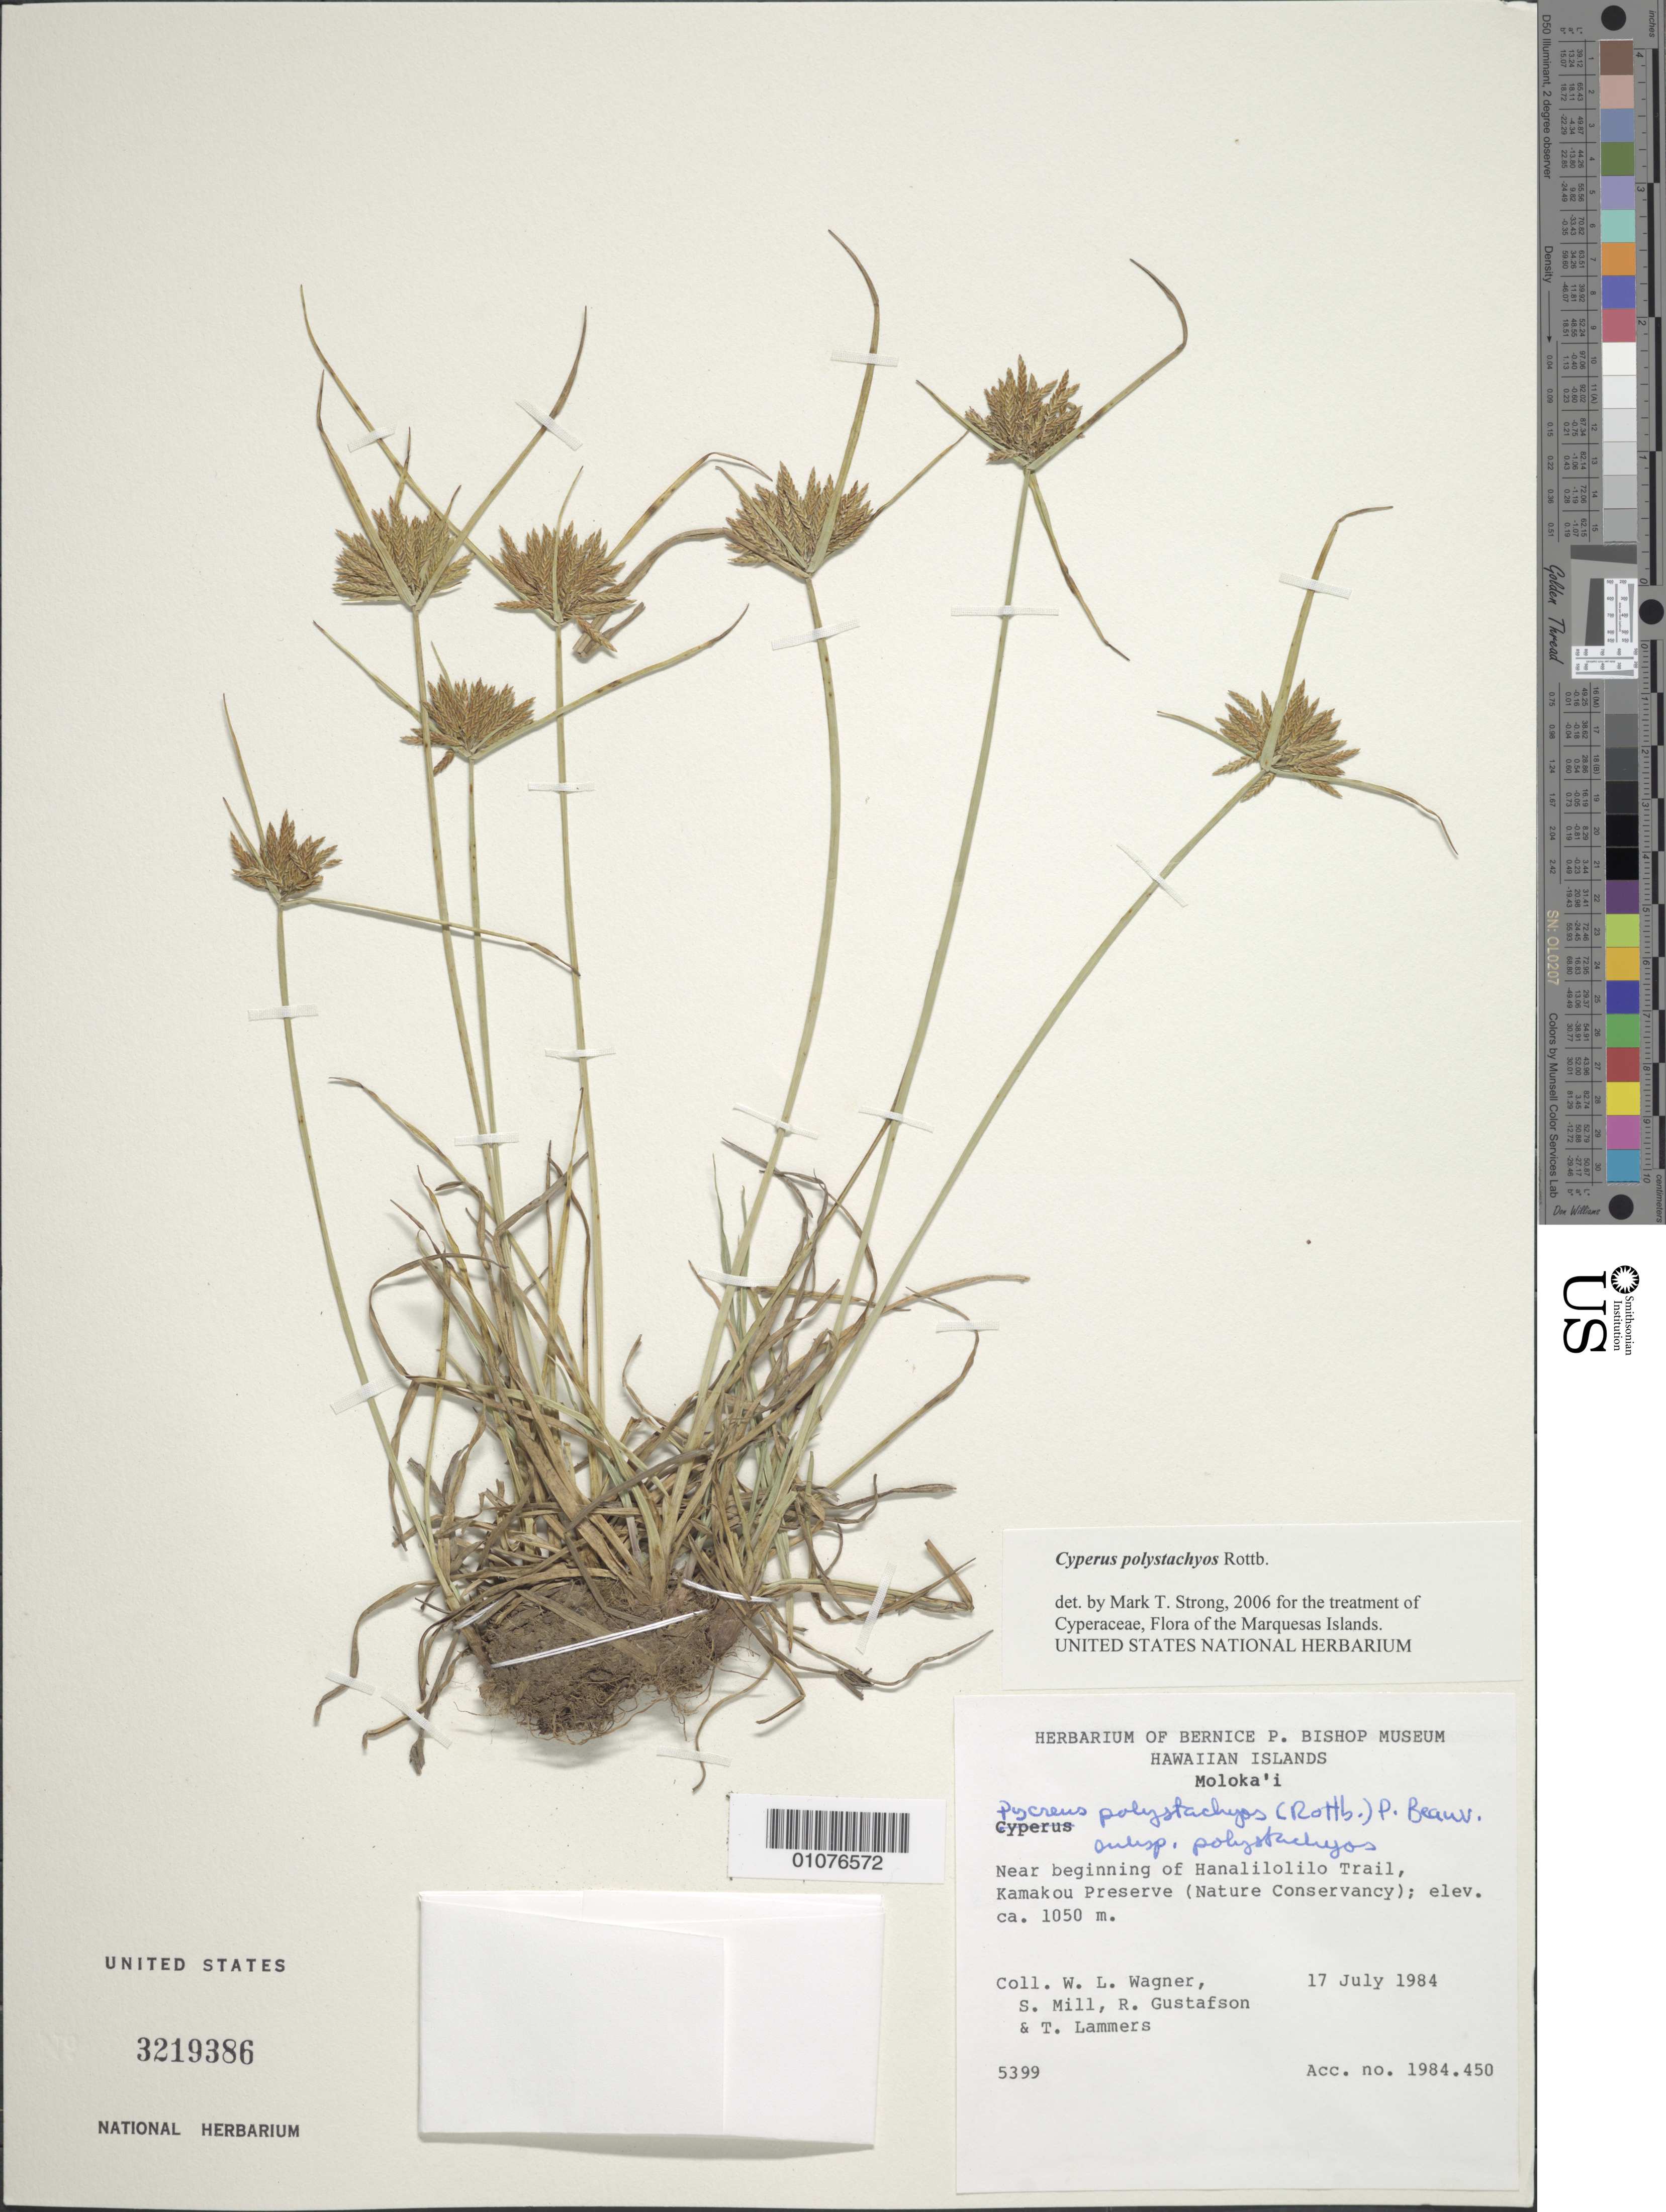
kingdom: Plantae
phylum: Tracheophyta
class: Liliopsida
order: Poales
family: Cyperaceae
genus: Cyperus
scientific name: Cyperus polystachyos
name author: Rottb.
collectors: W. L. Wagner, S. Mill Arey, R. Gustafson & T. G. Lammers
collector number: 5399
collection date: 1984-07-17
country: United States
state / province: Hawaii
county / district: Maui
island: Moloka'i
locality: Near beginning of Hanalilolli Trail, Kamakou Preserve (Nature Conservency).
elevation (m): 1050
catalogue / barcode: US 3219386